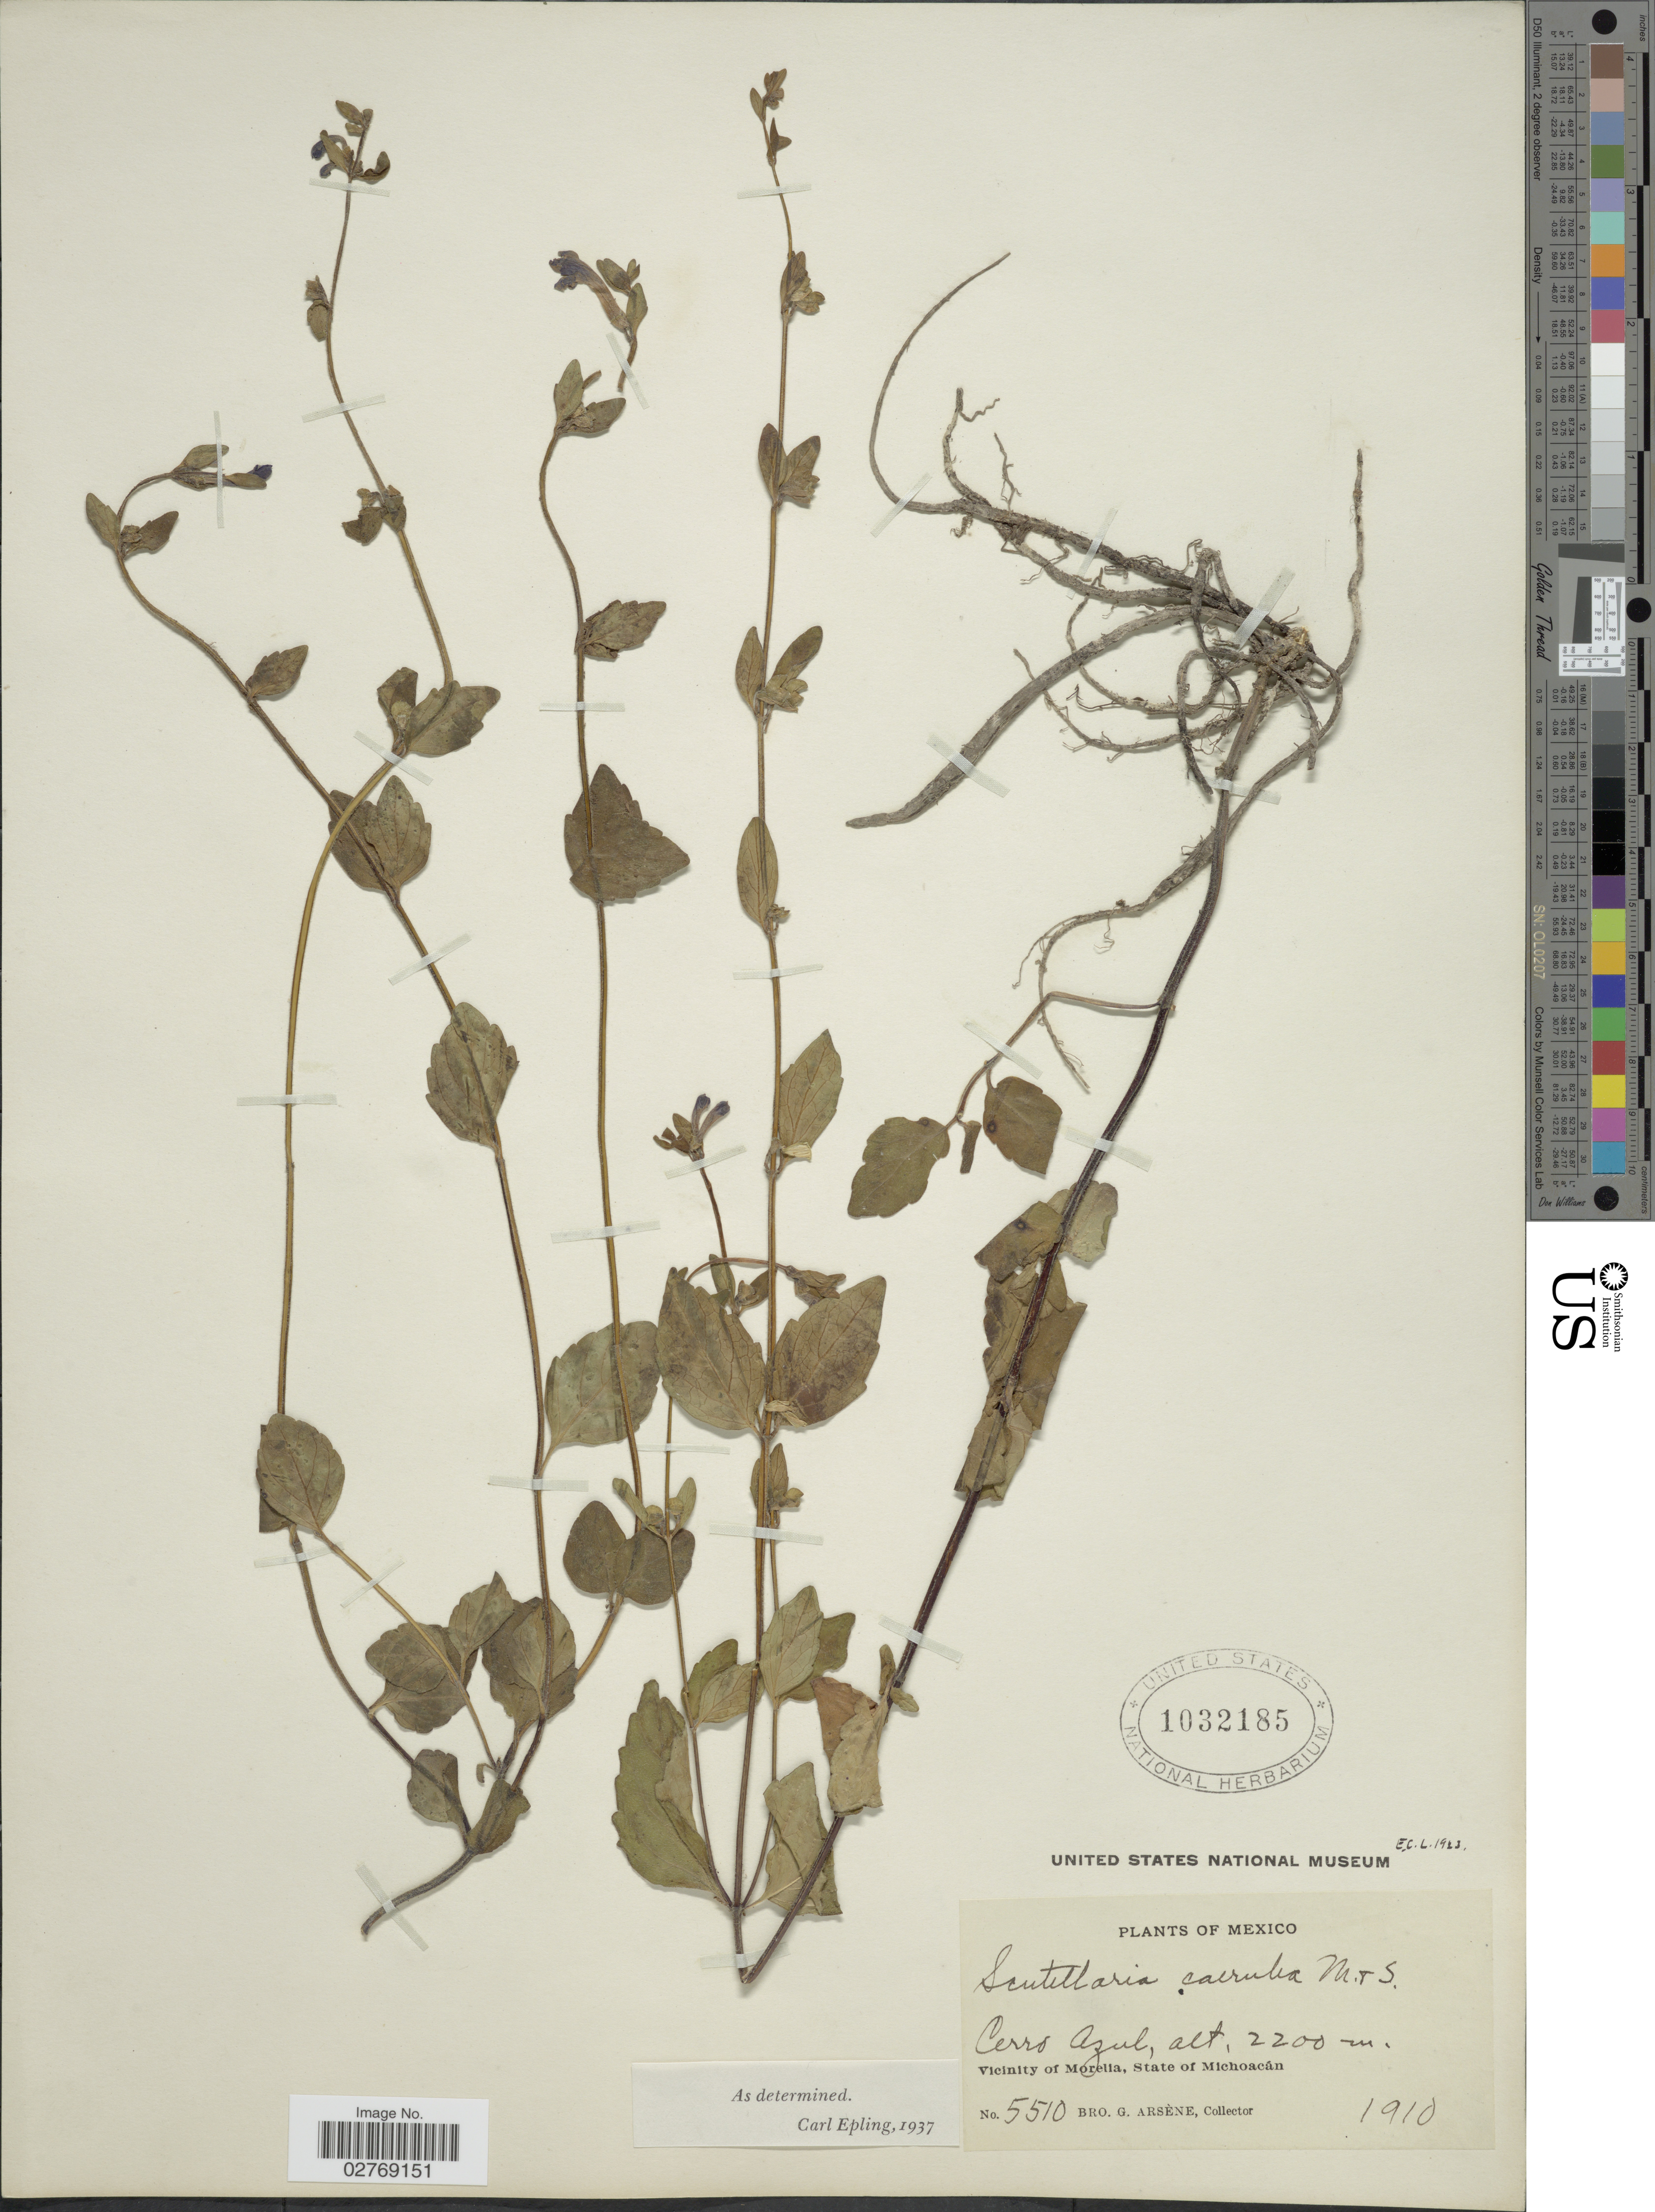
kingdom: Plantae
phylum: Tracheophyta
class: Magnoliopsida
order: Lamiales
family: Lamiaceae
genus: Scutellaria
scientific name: Scutellaria dumetorum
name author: Schltdl.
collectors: Bro. G. Arsène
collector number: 5510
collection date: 1910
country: Mexico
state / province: Michoacán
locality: Cerro Azul. Vicinity of Morelia.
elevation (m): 2200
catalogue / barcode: US 1032185